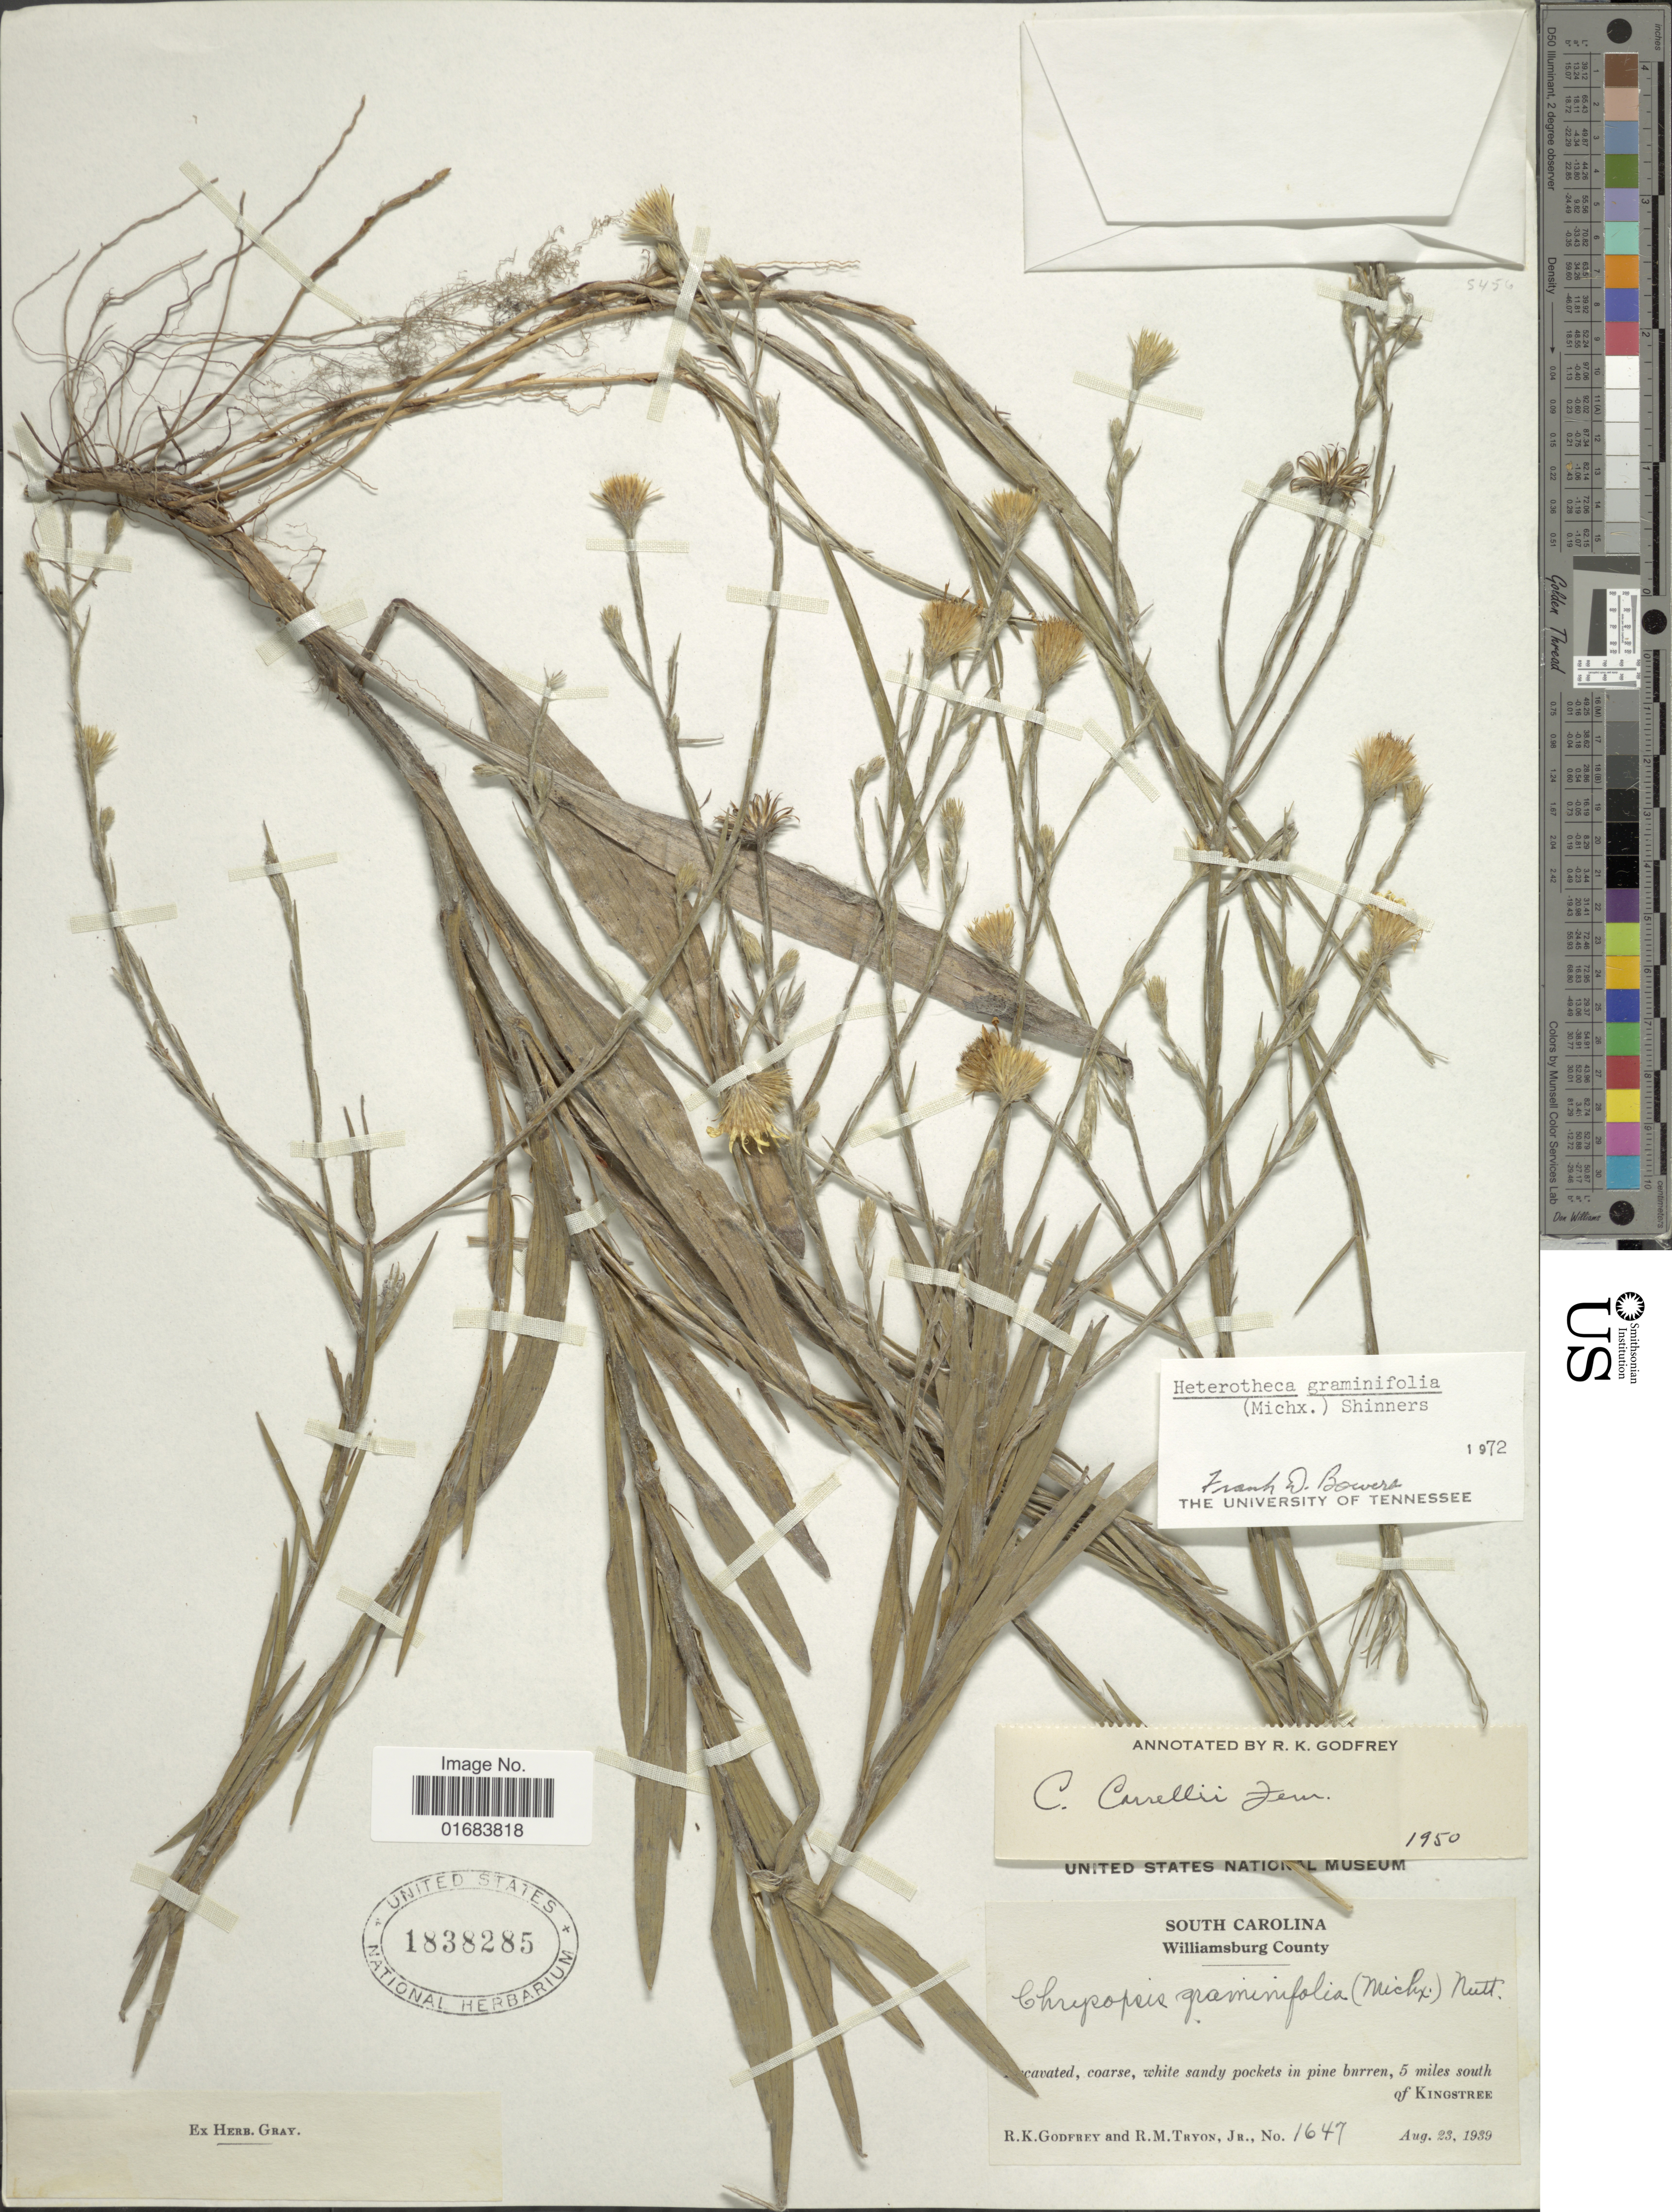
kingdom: Plantae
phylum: Tracheophyta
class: Magnoliopsida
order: Asterales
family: Asteraceae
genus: Pityopsis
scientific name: Pityopsis graminifolia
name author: (Michx.) Nutt.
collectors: R. K. Godfrey & R. M. Tryon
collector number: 1647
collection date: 1939-08-23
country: United States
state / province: South Carolina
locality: Williamsburg County,5 miles south of Kingstree.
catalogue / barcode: US 1838285